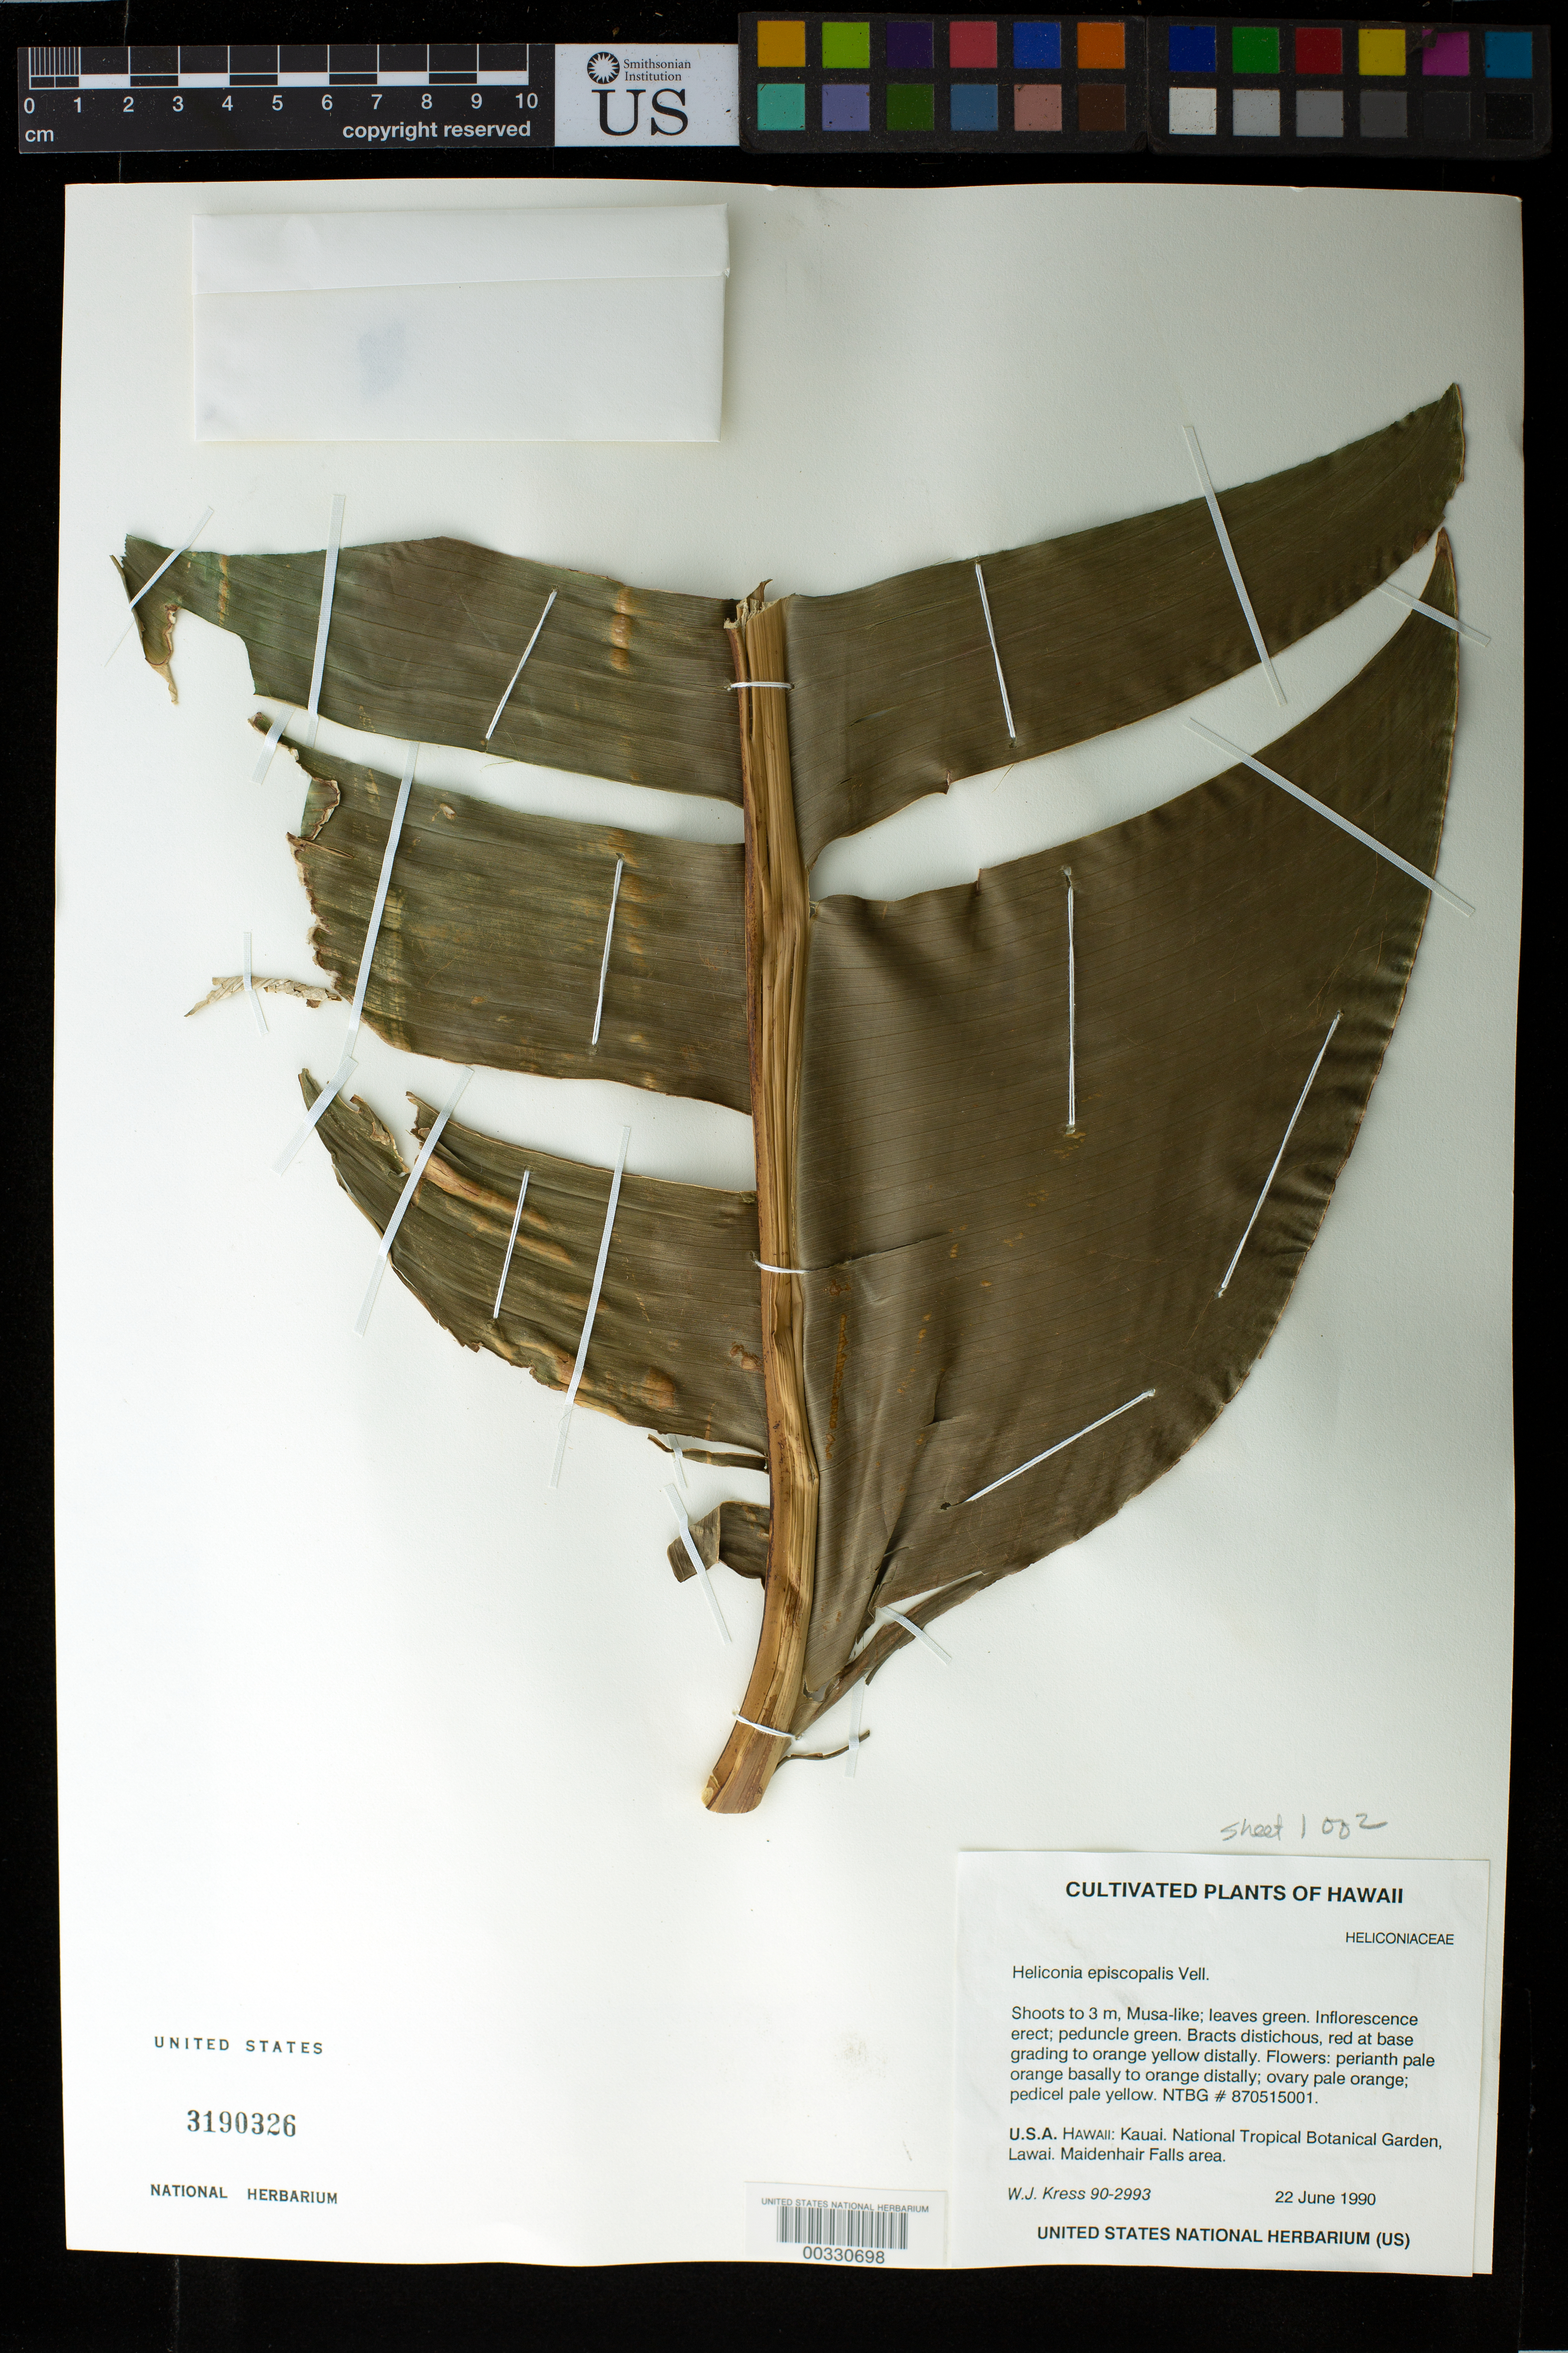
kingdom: Plantae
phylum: Tracheophyta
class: Liliopsida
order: Zingiberales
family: Heliconiaceae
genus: Heliconia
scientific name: Heliconia episcopalis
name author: Vell.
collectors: W. J. Kress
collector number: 90-2993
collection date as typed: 22 Jun 1990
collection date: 1990-06-22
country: United States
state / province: Florida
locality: Southern Florida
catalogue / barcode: US 3190326